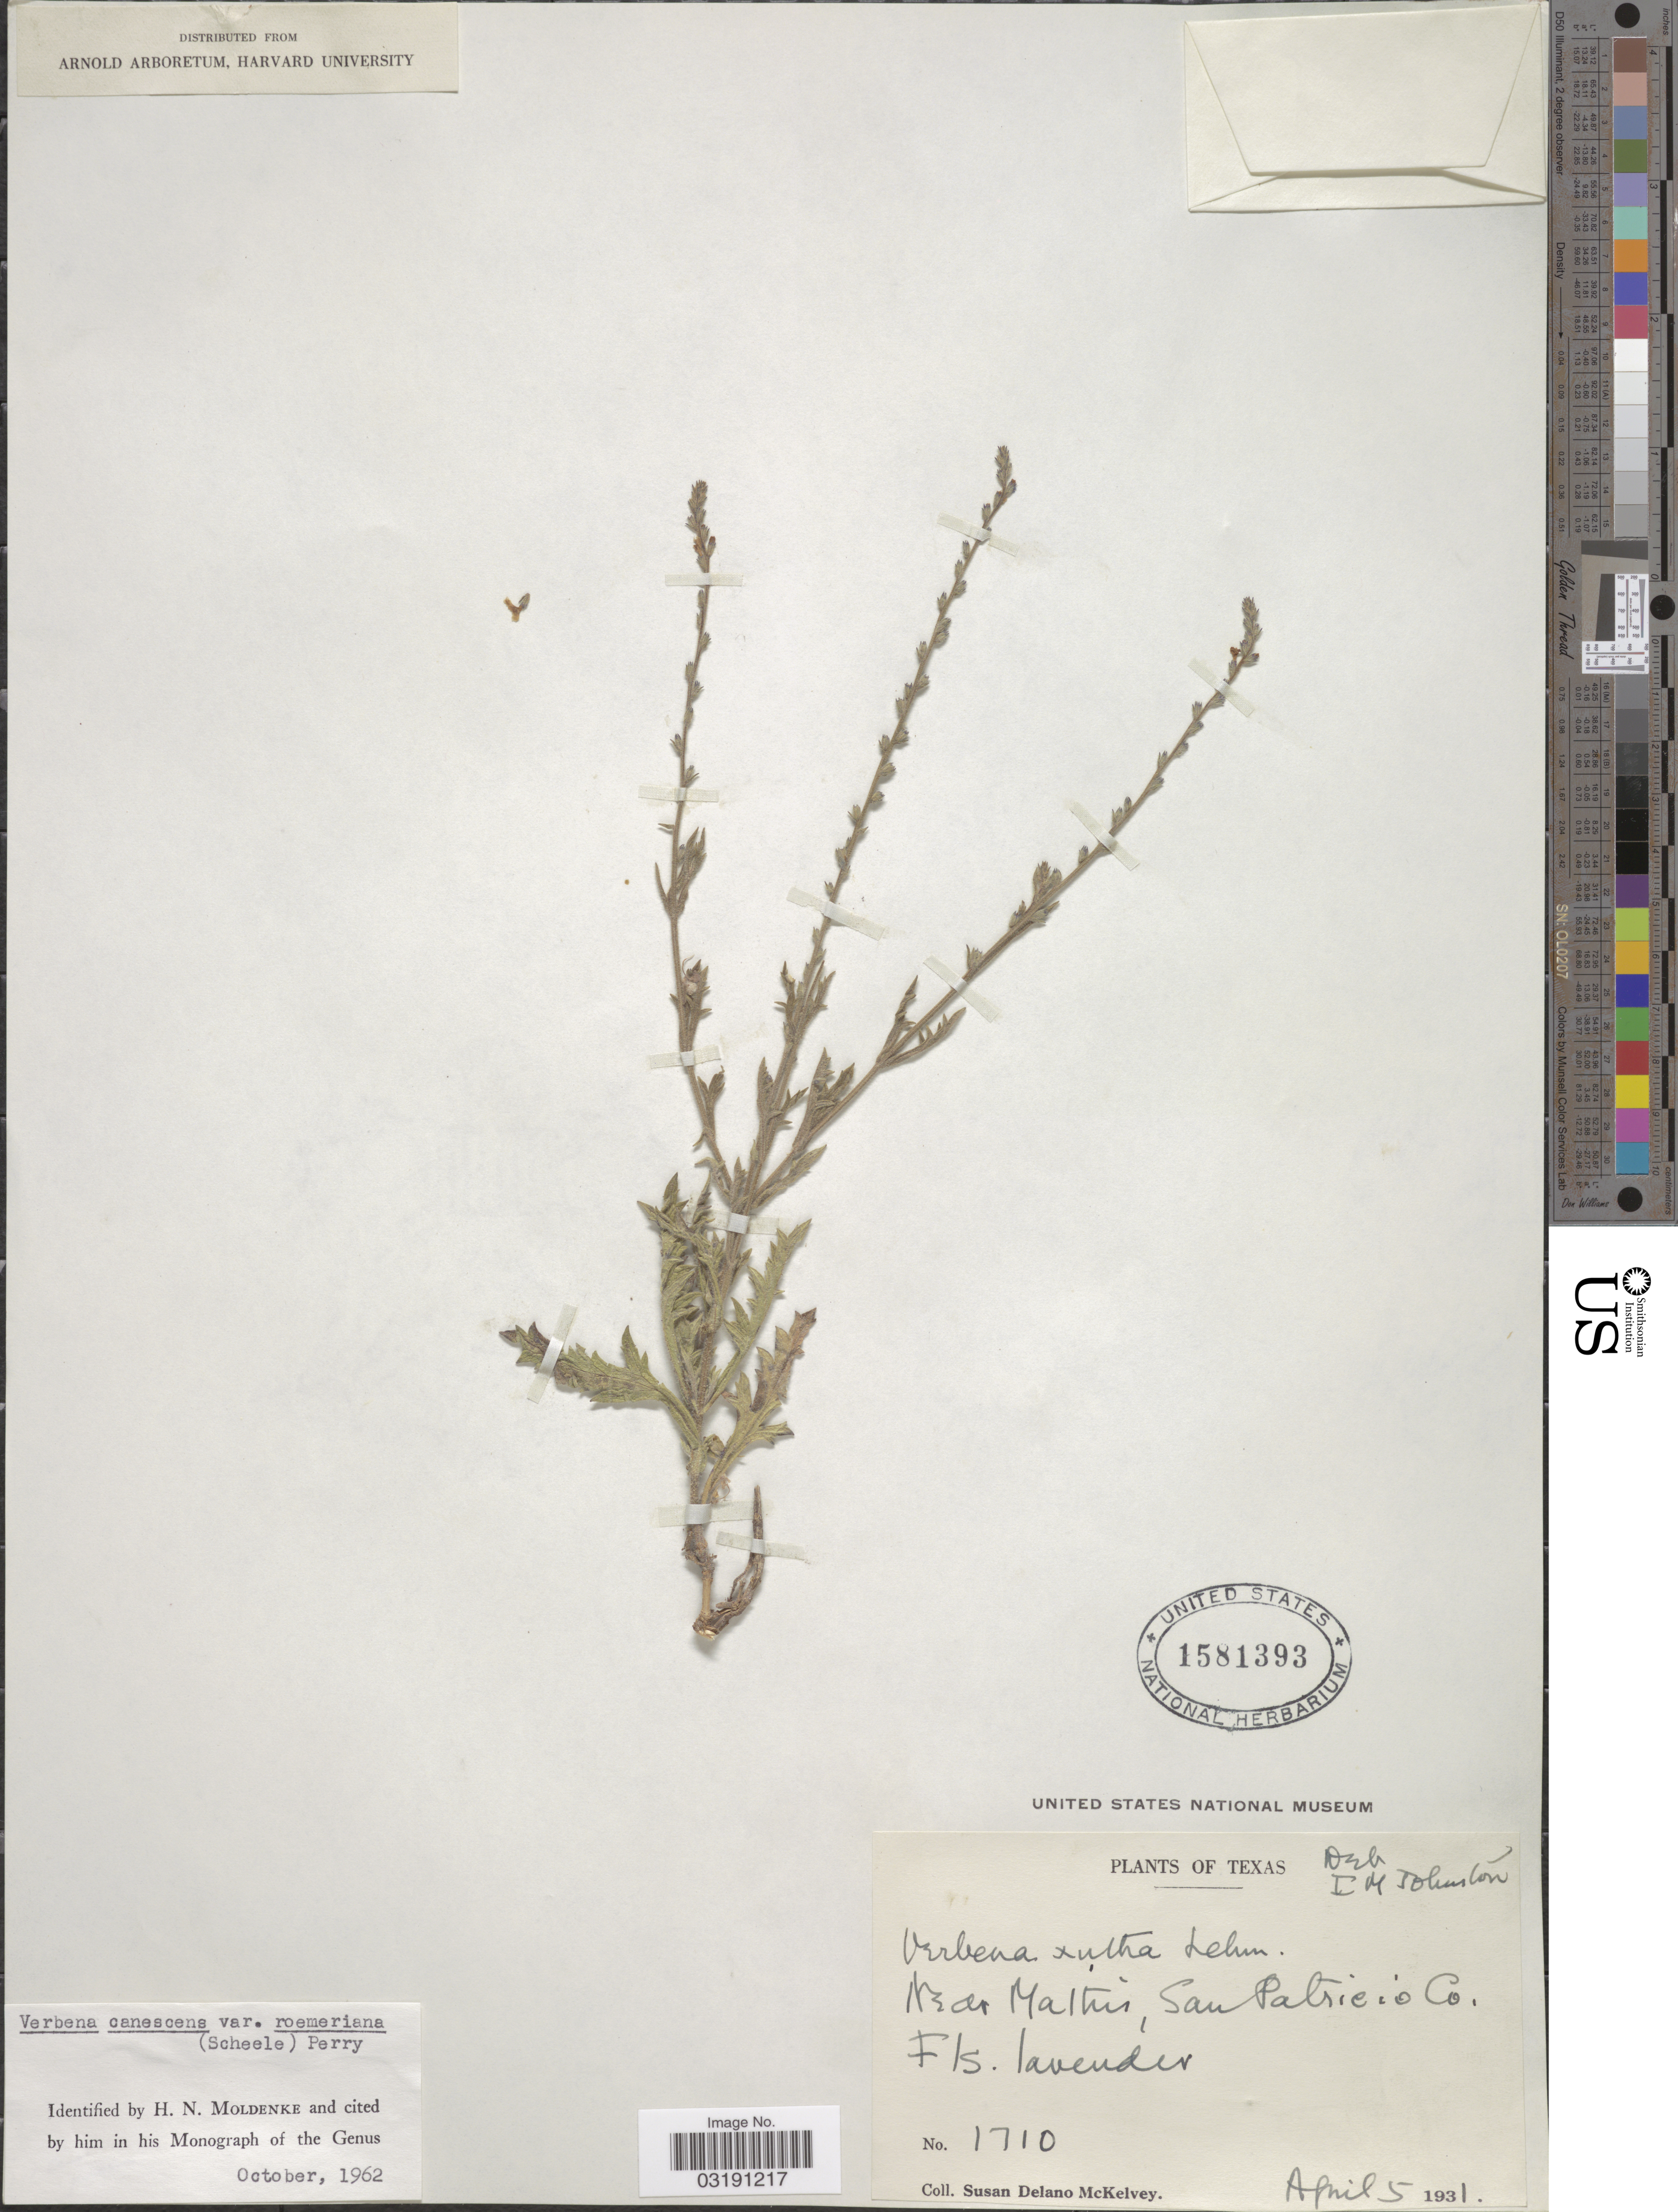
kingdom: Plantae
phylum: Tracheophyta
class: Magnoliopsida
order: Lamiales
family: Verbenaceae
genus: Verbena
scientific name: Verbena canescens var. roemeriana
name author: (Scheele) L.M. Perry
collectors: S. A. McKelvey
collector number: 1710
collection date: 1931-04-05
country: United States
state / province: Texas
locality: Near Mathis, San Patricio Co.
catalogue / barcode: US 1581393